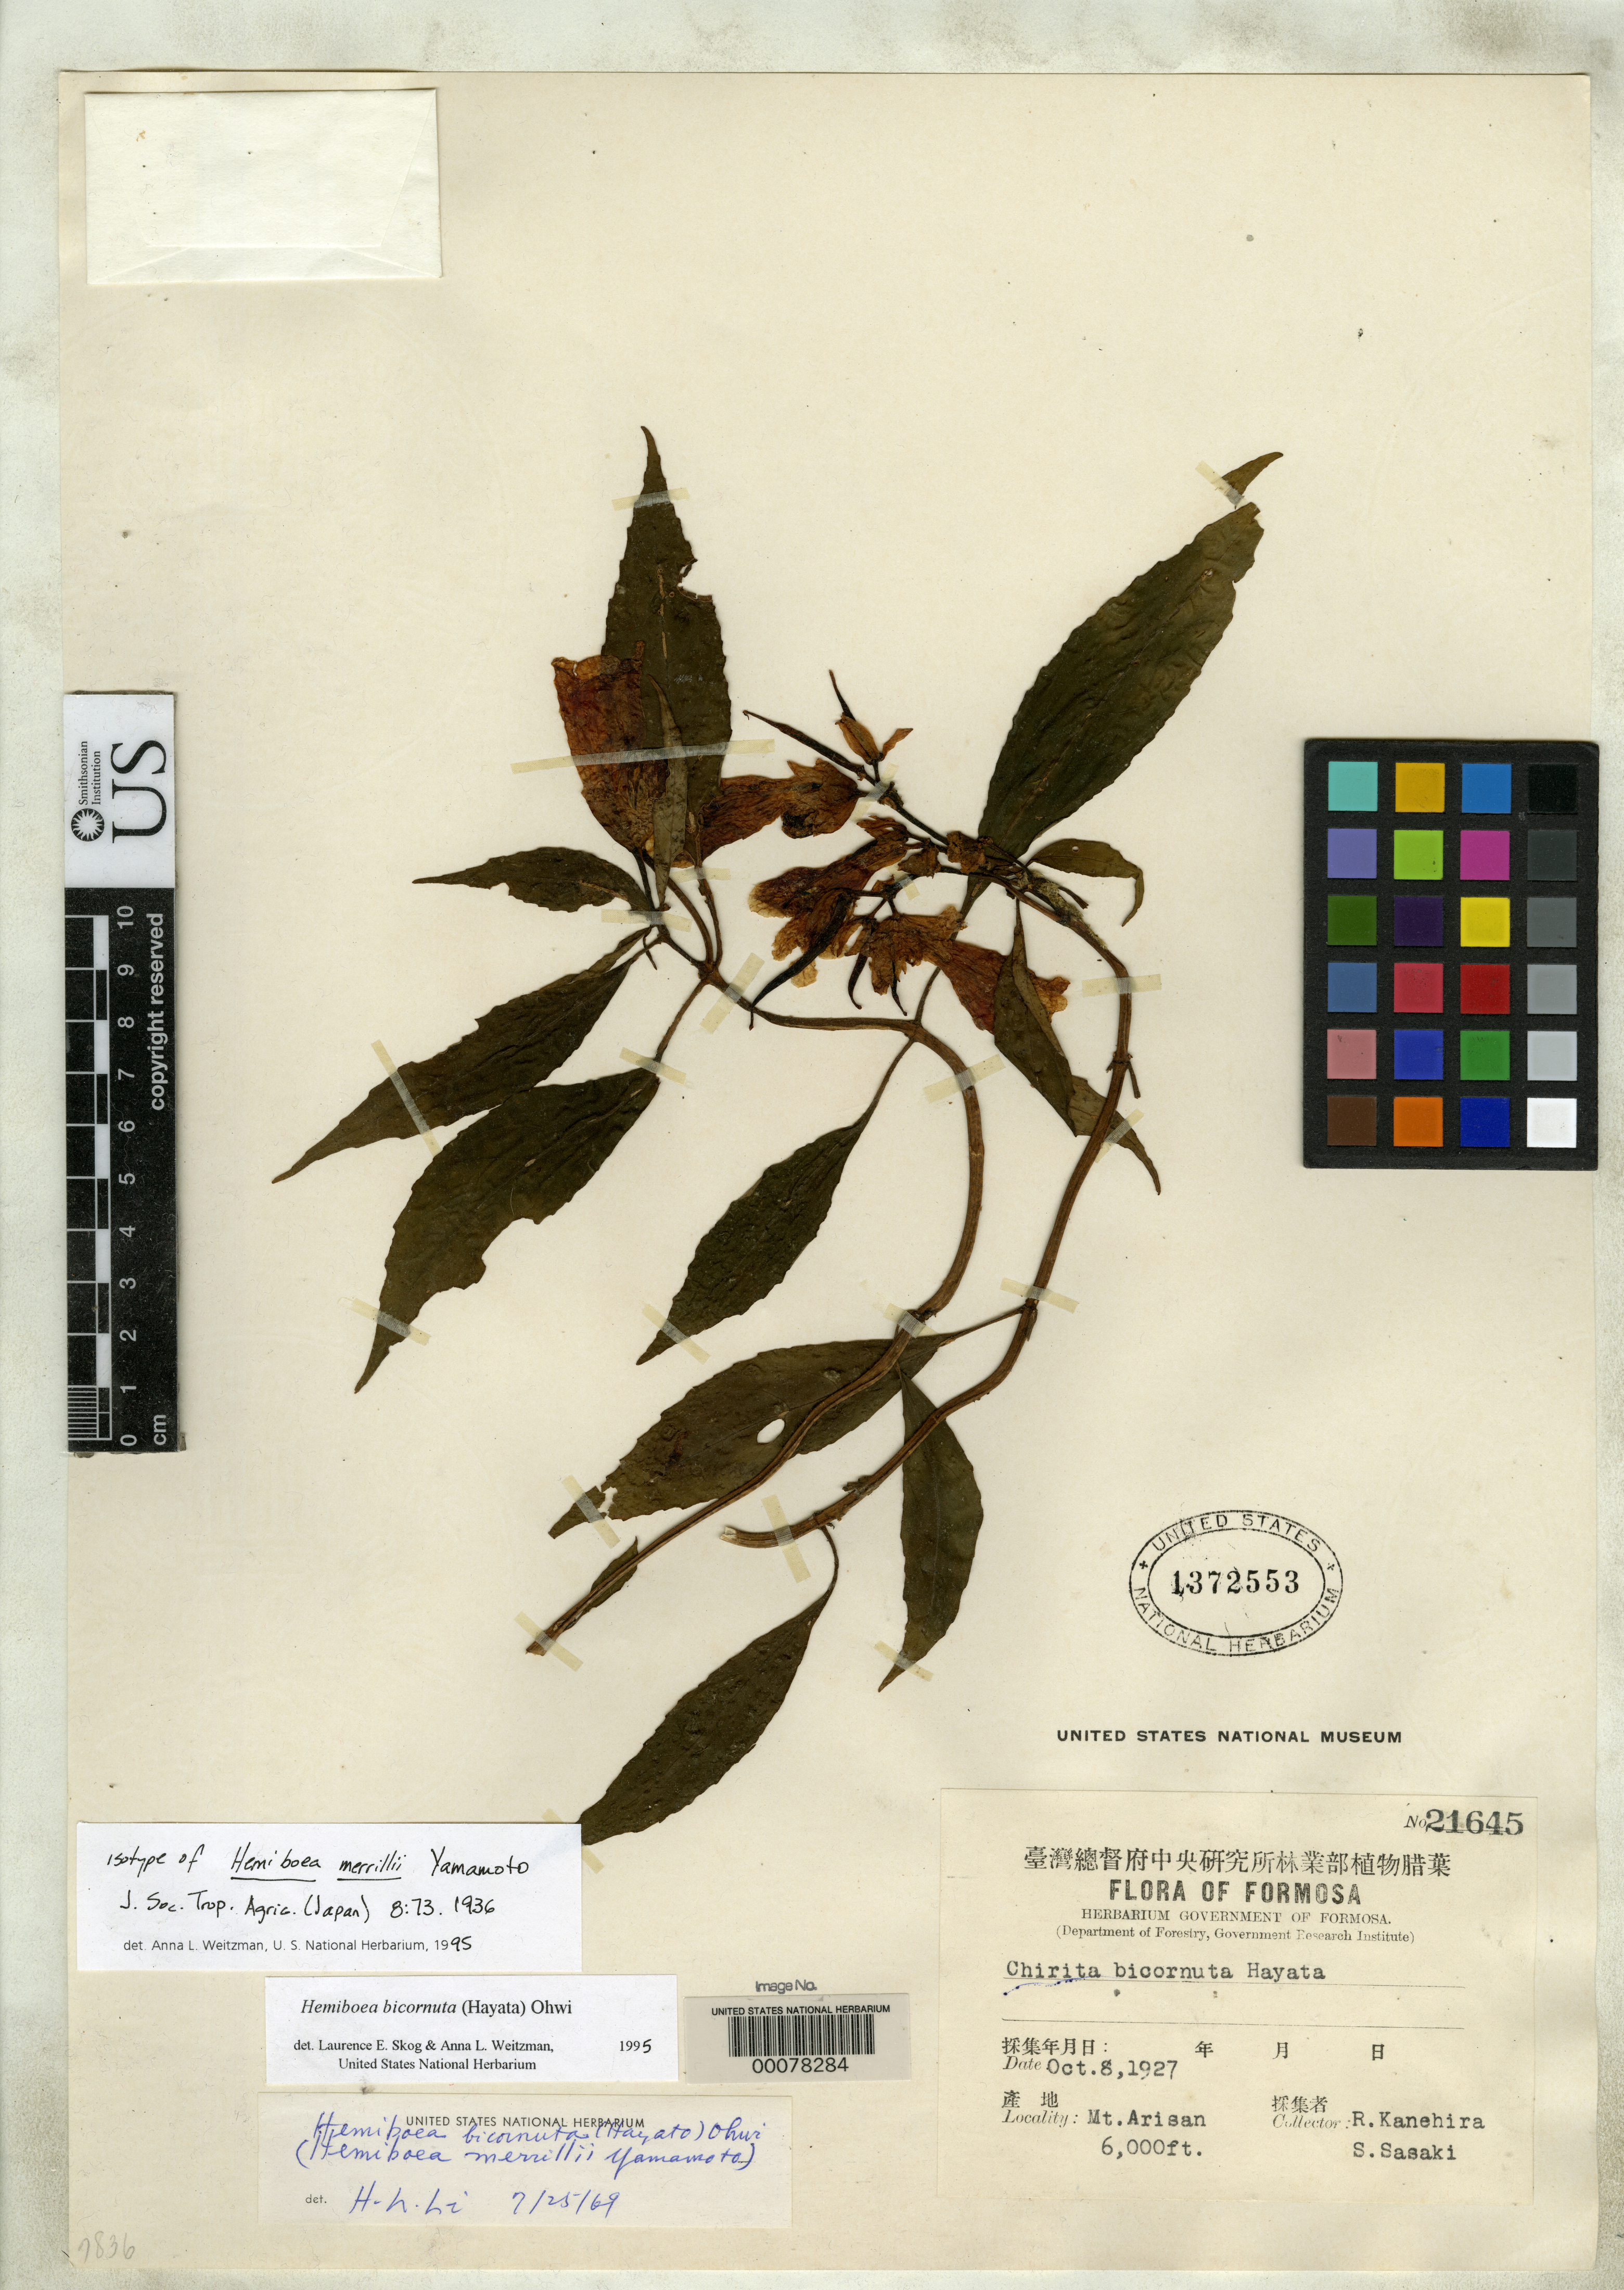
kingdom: Plantae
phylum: Tracheophyta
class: Magnoliopsida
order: Lamiales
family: Gesneriaceae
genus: Hemiboea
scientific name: Hemiboea merrillii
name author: Yamam.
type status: Isotype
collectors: R. Kanehira & S. Sasaki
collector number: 21645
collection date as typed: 08 Oct 1927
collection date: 1927-10-08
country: Taiwan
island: Taiwan [Formosa]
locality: Mt Arisan.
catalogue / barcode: US 1372553